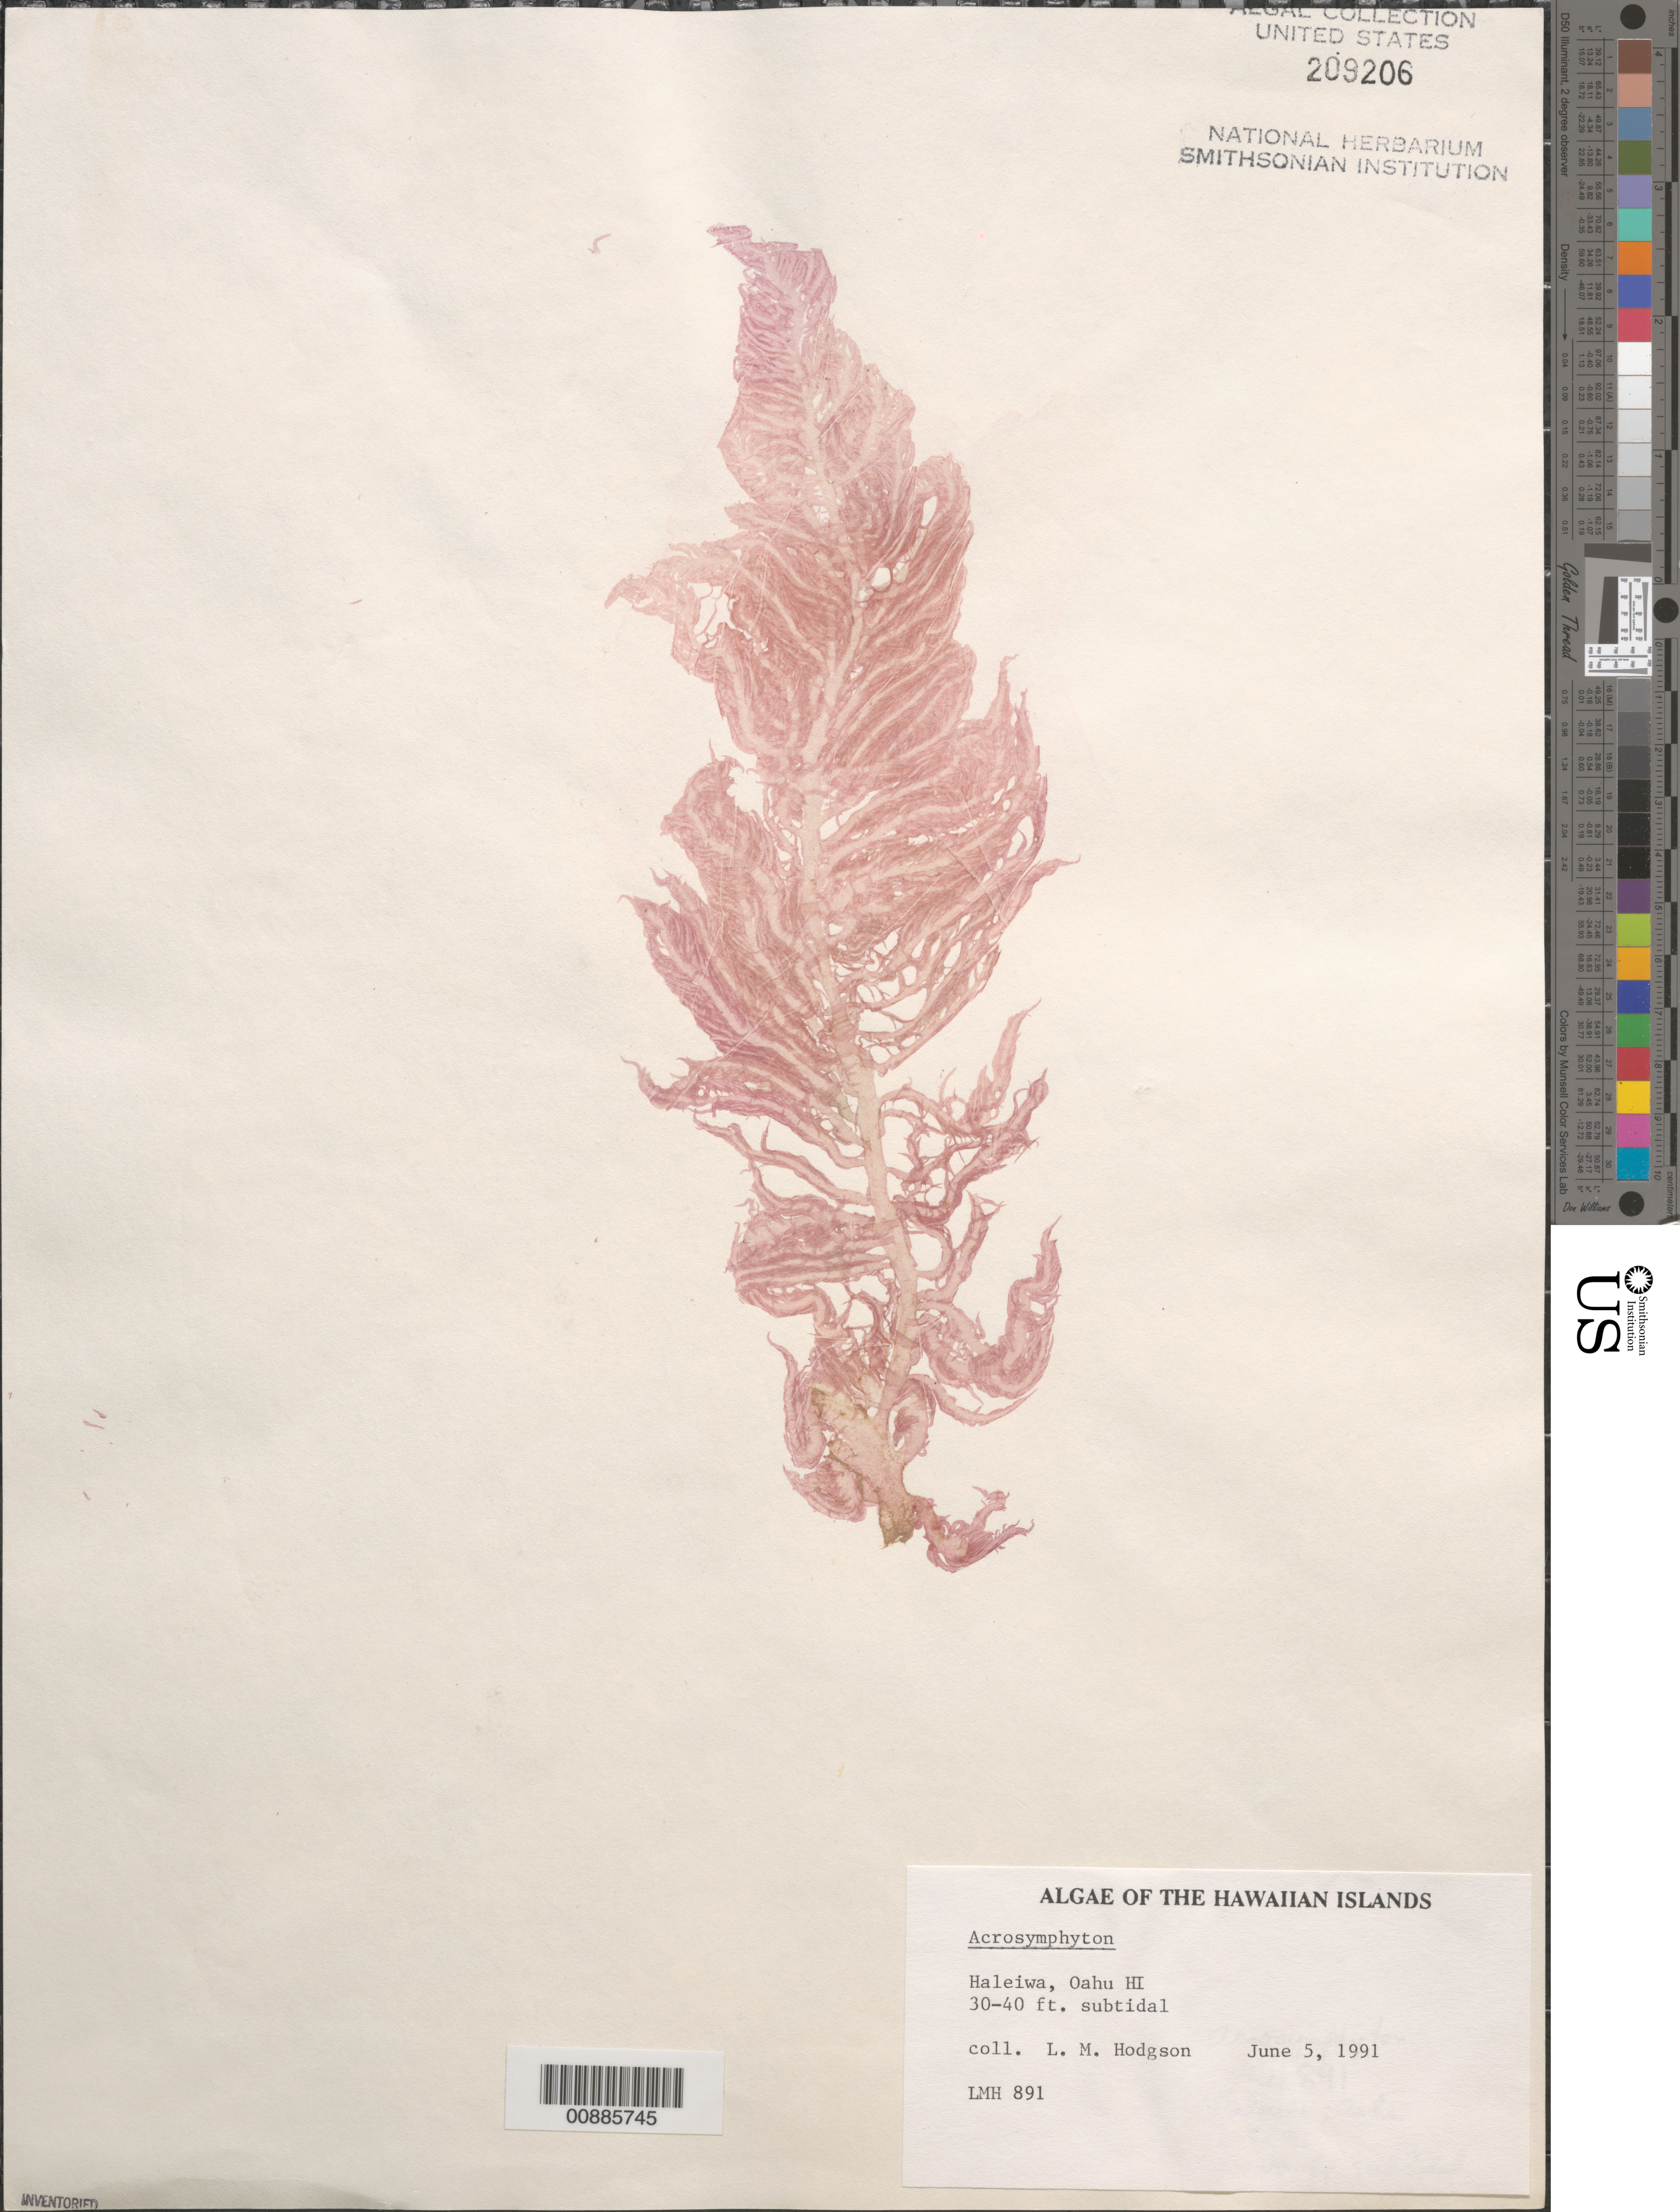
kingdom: Plantae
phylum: Rhodophyta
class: Florideophyceae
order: Acrosymphytales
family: Acrosymphytaceae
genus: Acrosymphyton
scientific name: Acrosymphyton sp.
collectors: L. M. Hodgson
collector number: LMH 891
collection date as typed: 05 Jun 1991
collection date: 1991-06-05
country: United States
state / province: Hawaii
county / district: Honolulu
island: Oahu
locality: Haleiwa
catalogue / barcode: US 209206